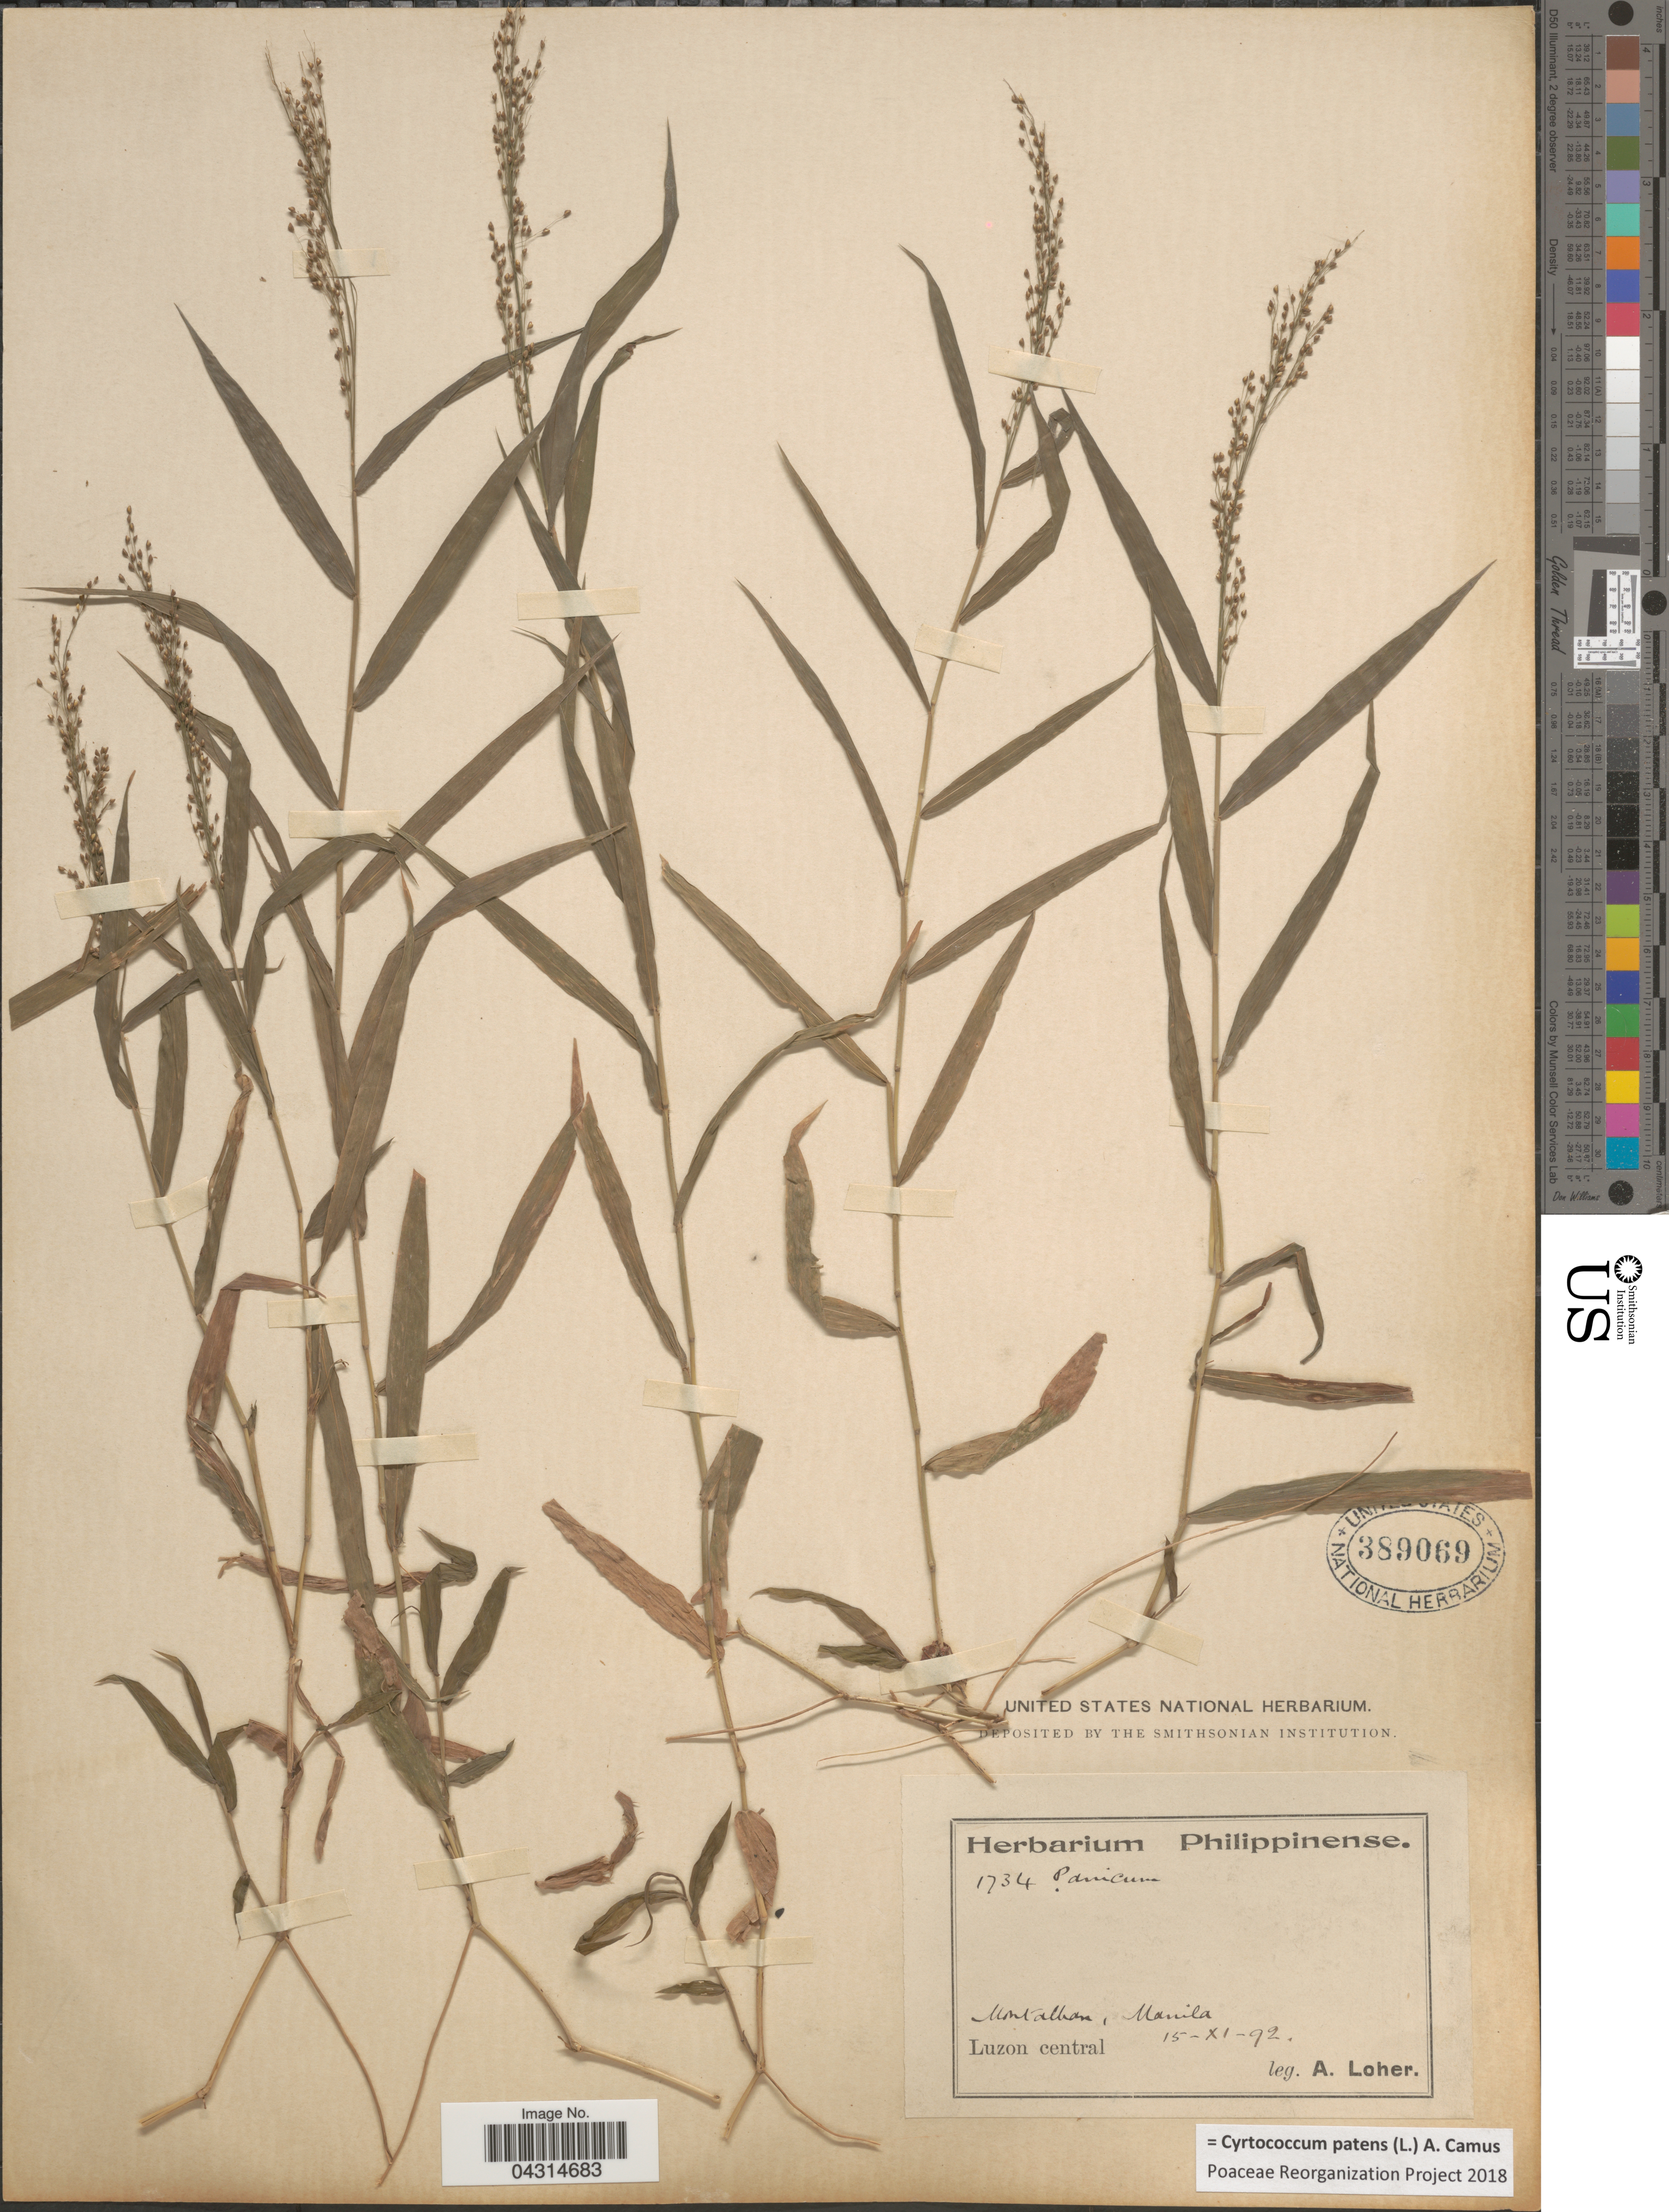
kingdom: Plantae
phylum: Tracheophyta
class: Liliopsida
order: Poales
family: Poaceae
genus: Cyrtococcum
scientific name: Cyrtococcum patens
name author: (L.) A. Camus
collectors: A. Loher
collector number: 1734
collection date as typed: Transcribed d/m/y: 15/11/92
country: Philippines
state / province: Central Luzon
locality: Montalban, Manila. Luzon central.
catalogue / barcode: US 389069